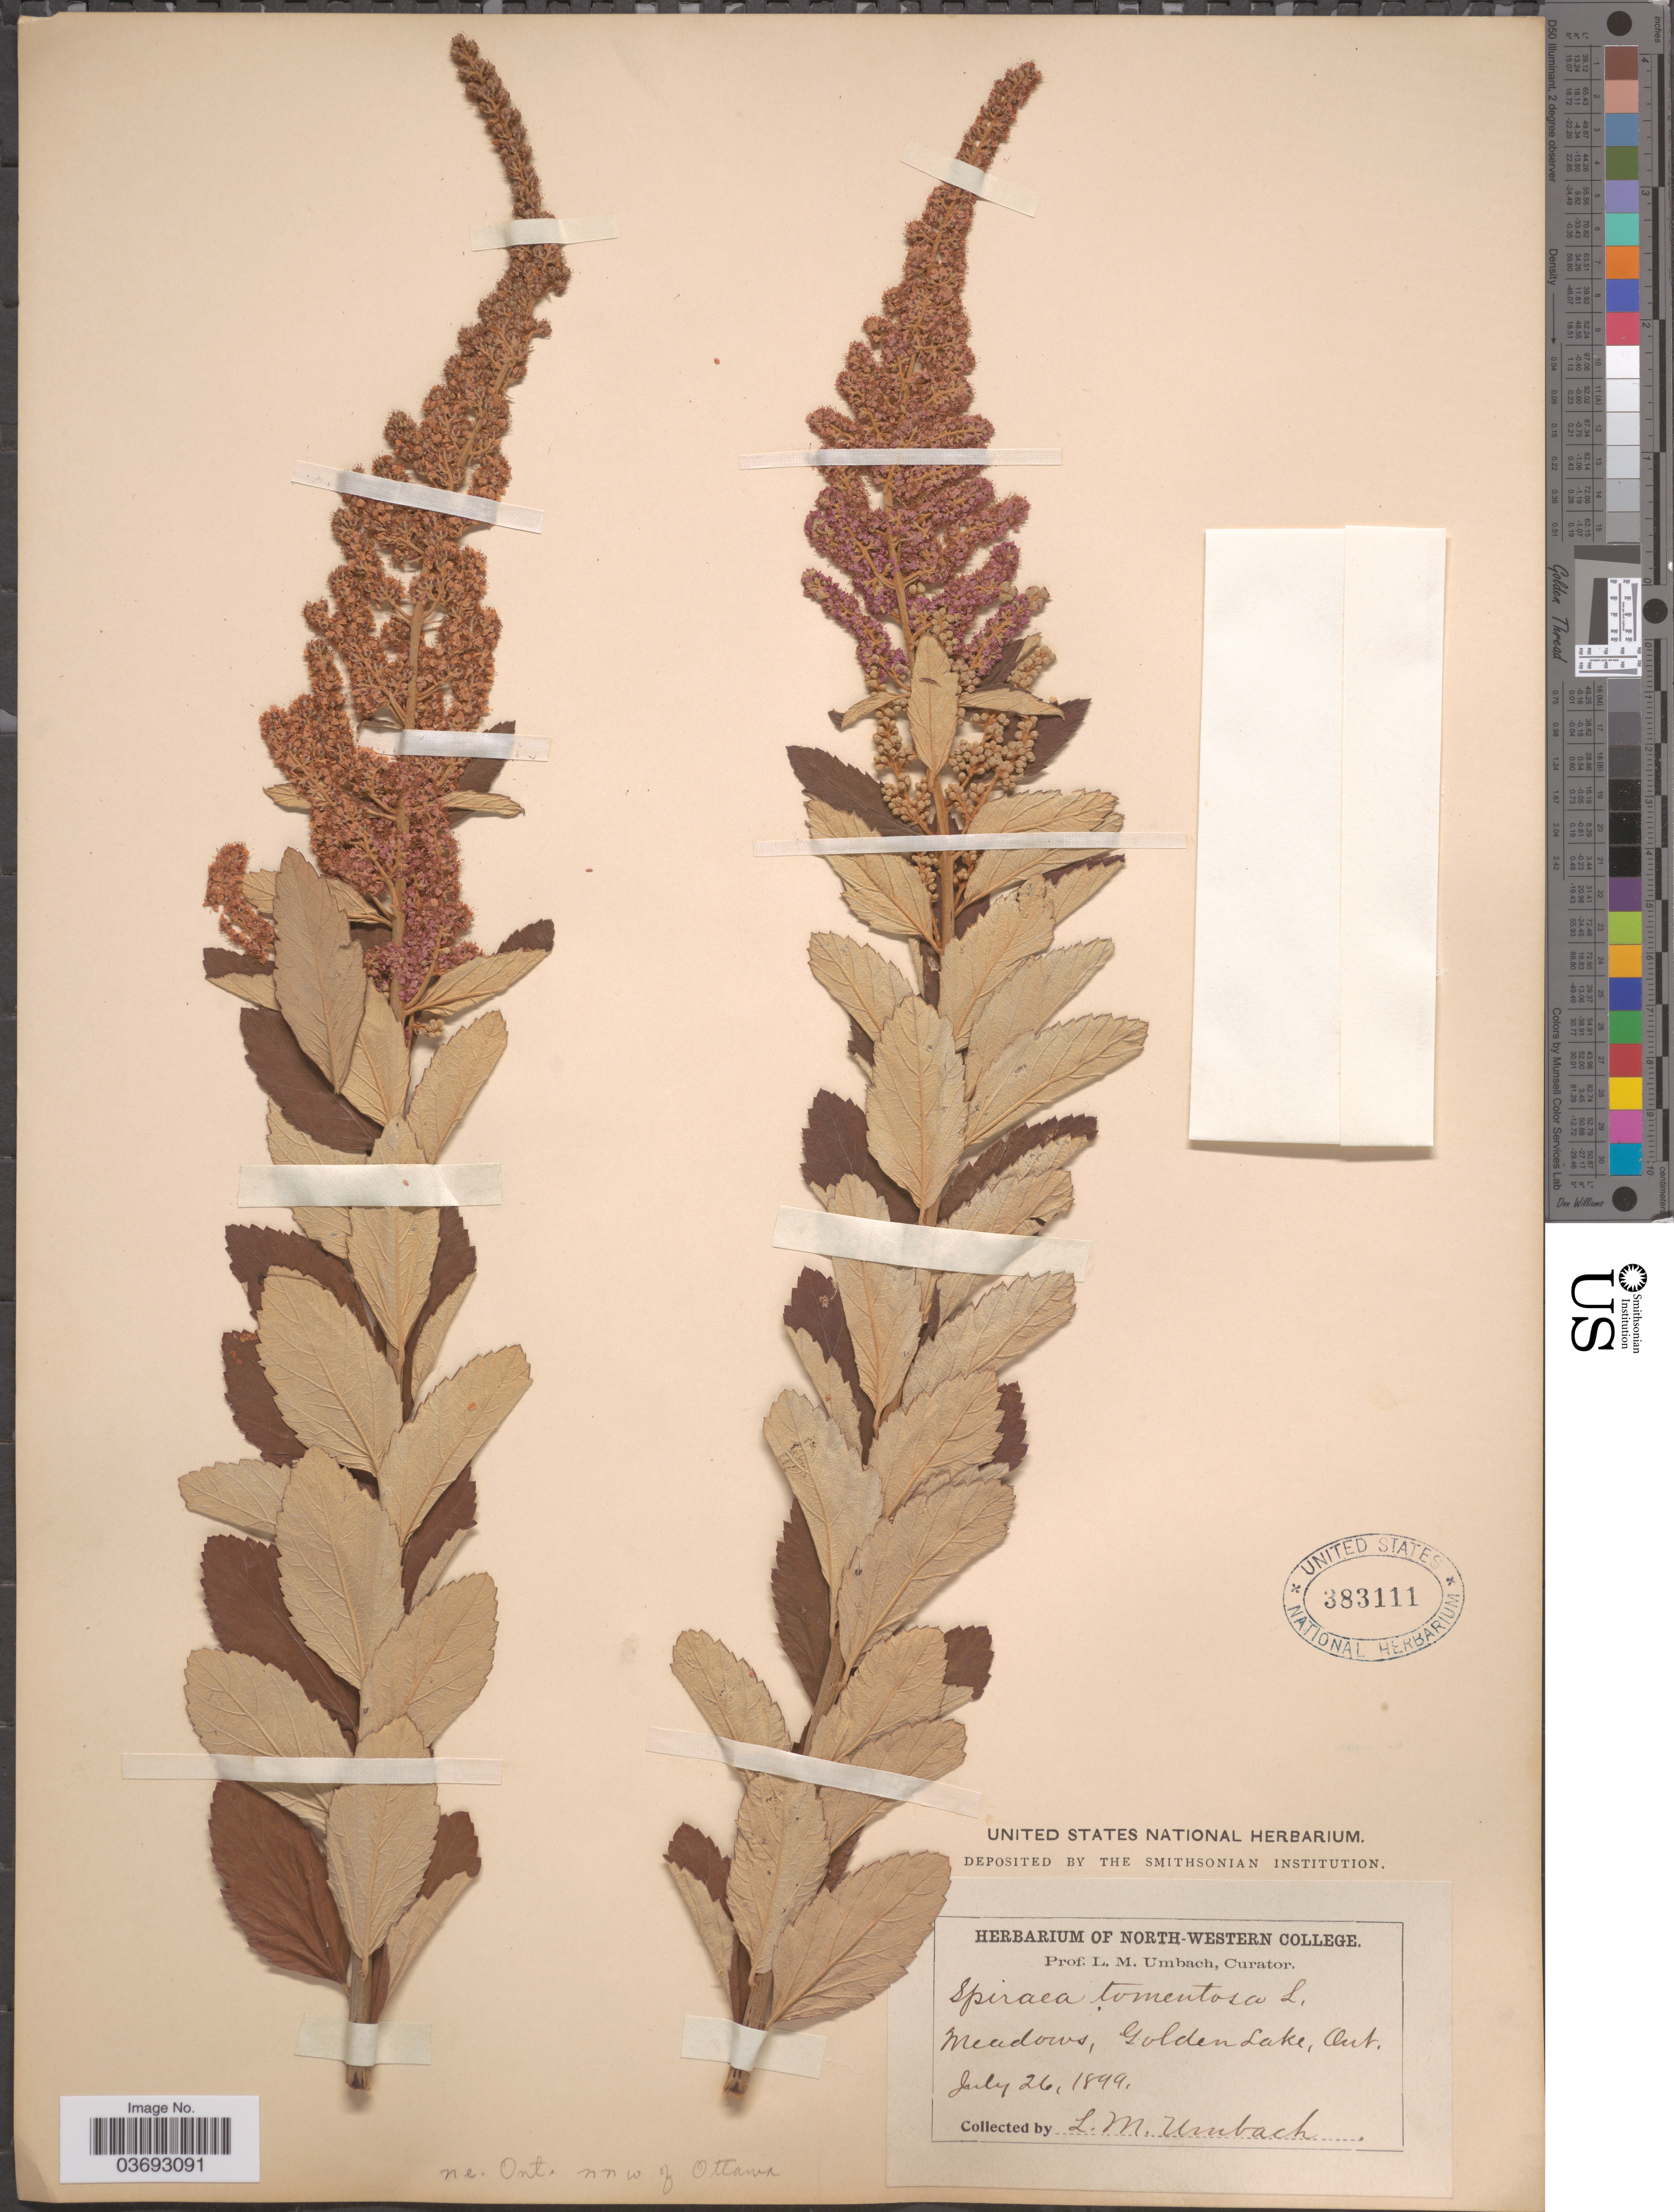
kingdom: Plantae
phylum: Tracheophyta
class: Magnoliopsida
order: Rosales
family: Rosaceae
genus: Spiraea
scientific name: Spiraea tomentosa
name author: L.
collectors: L. M. Umbach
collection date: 1899-07-26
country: Canada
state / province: Ontario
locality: Meadows, Golden Lake. Ne. Ont. nnw of Ottawa.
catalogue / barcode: US 383111